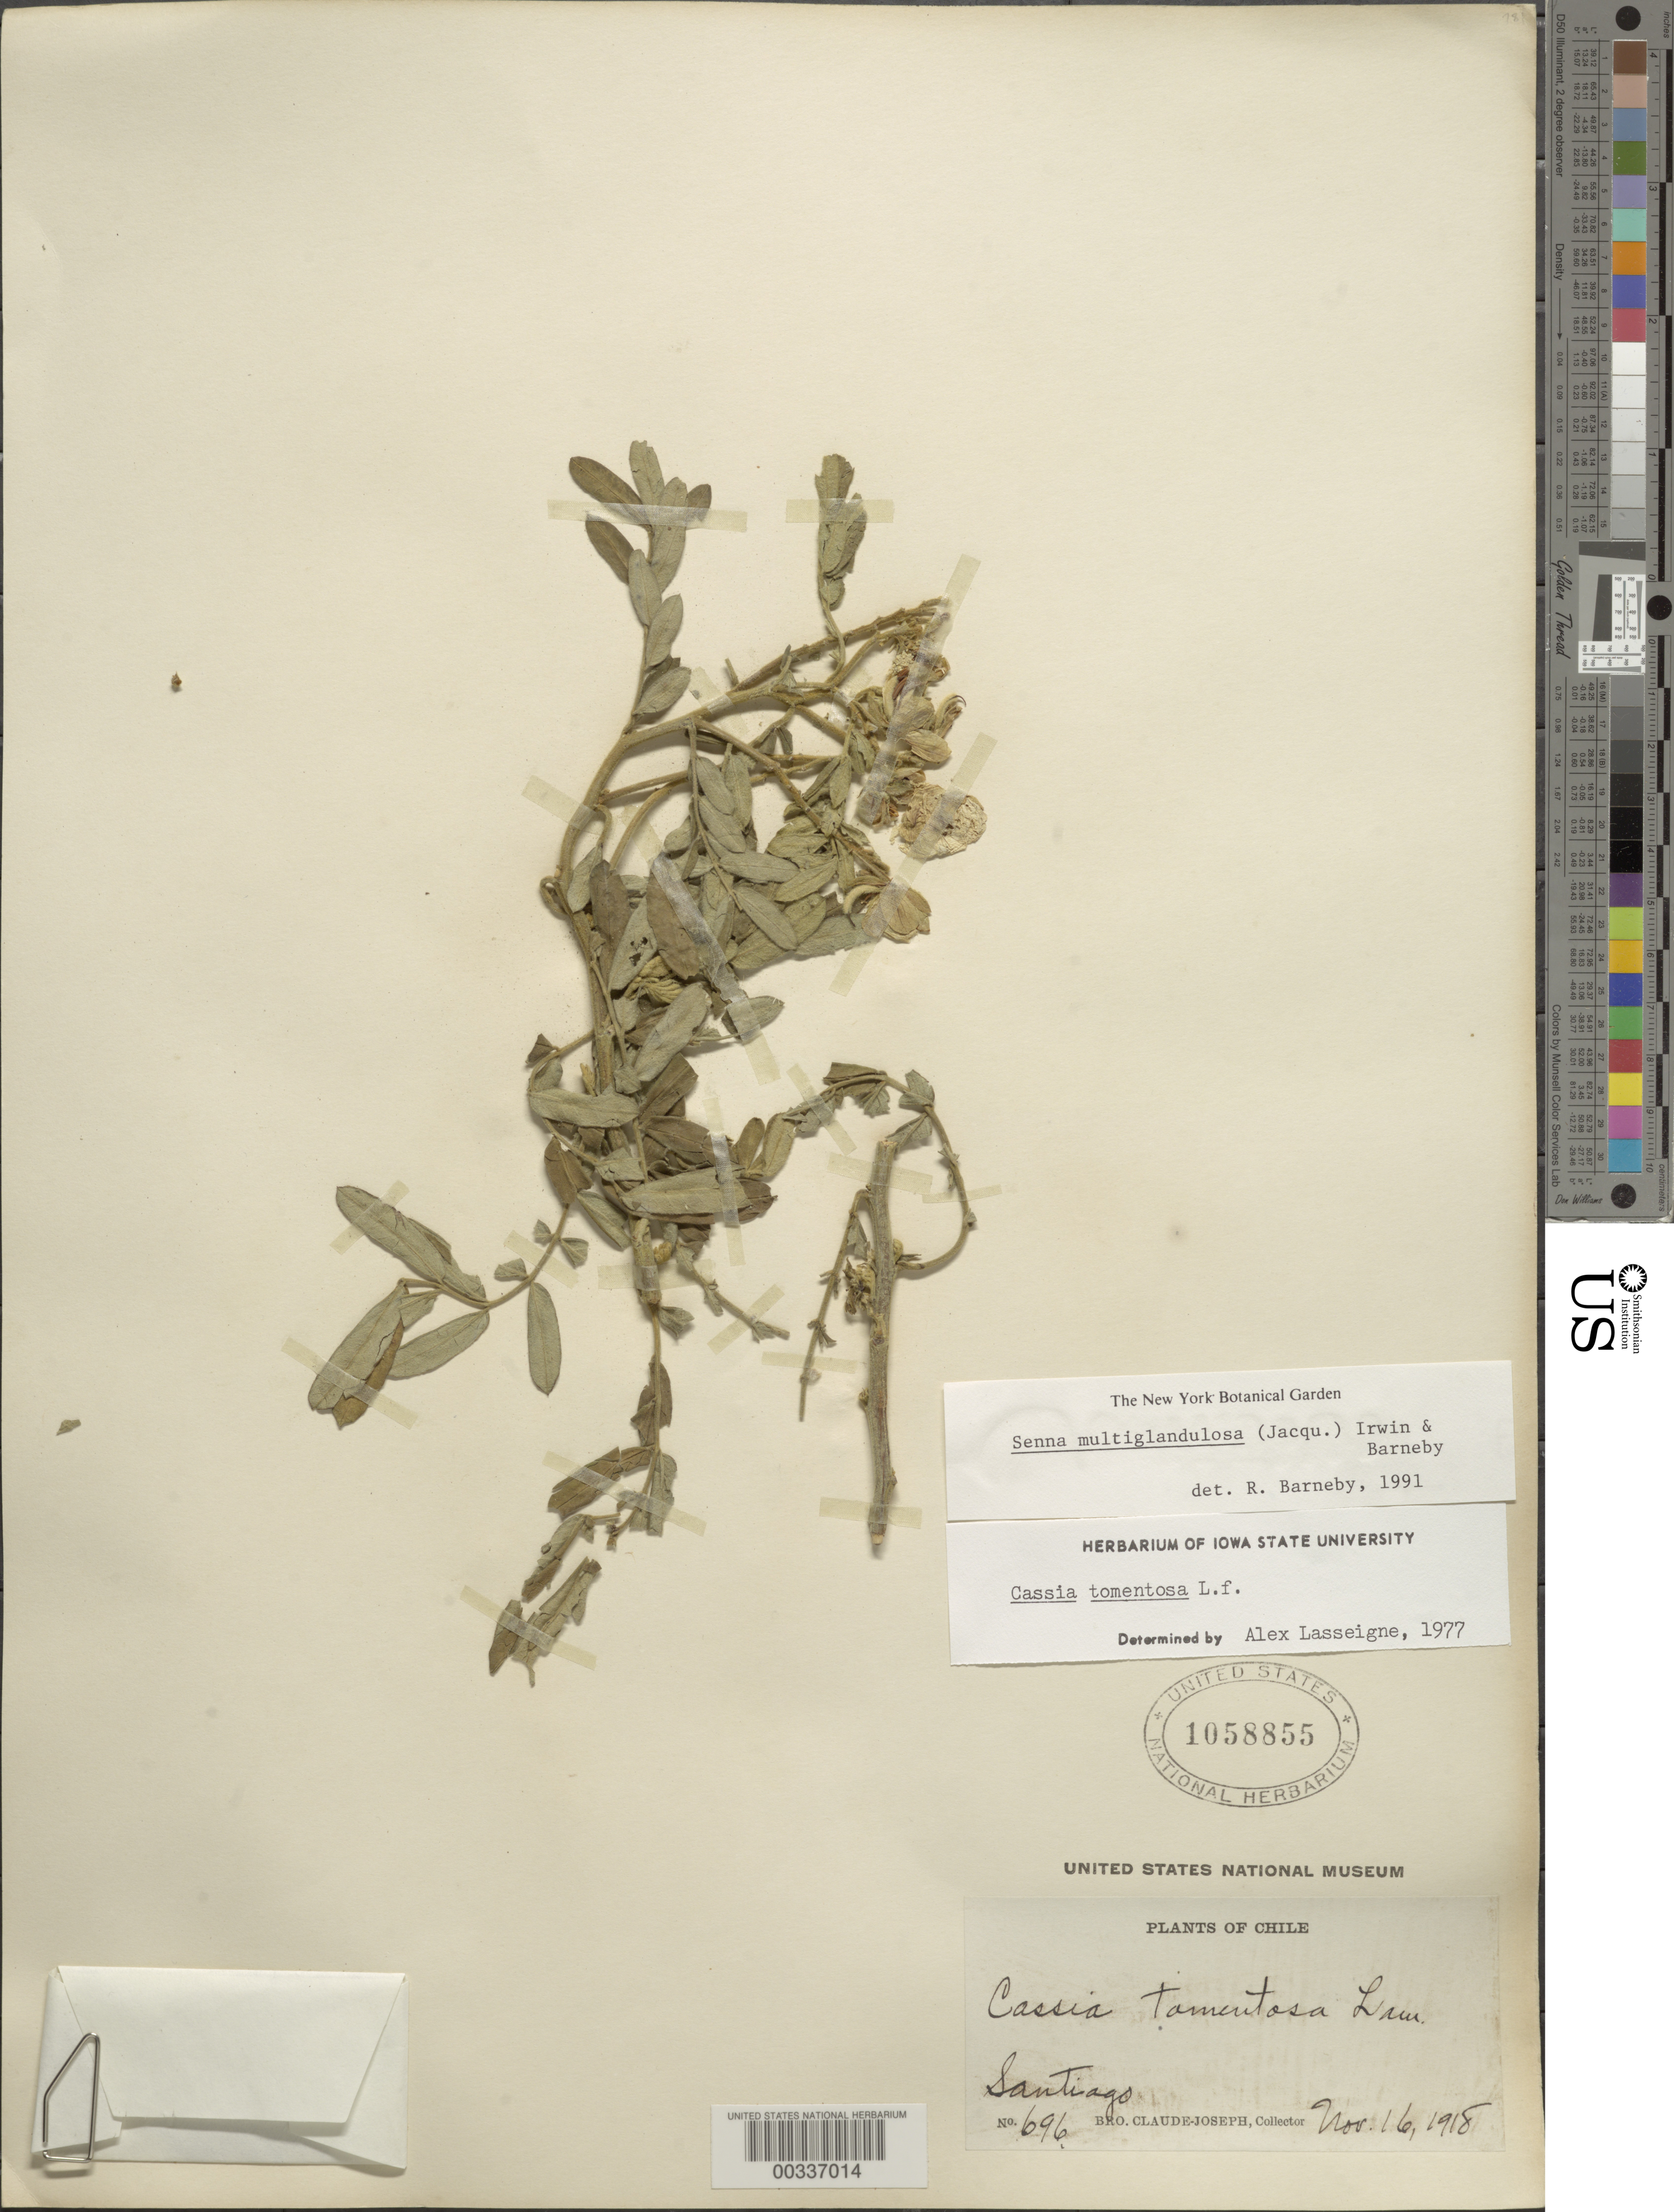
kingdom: Plantae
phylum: Tracheophyta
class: Magnoliopsida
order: Fabales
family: Fabaceae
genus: Senna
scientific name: Senna multiglandulosa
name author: (Jacq.) H.S. Irwin & Barneby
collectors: Bro. Claude-Joseph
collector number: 696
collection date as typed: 16 Nov 1918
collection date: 1918-11-16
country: Chile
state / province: Región Metropolitana (RM)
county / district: Santiago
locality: Santiago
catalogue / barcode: US 1058855